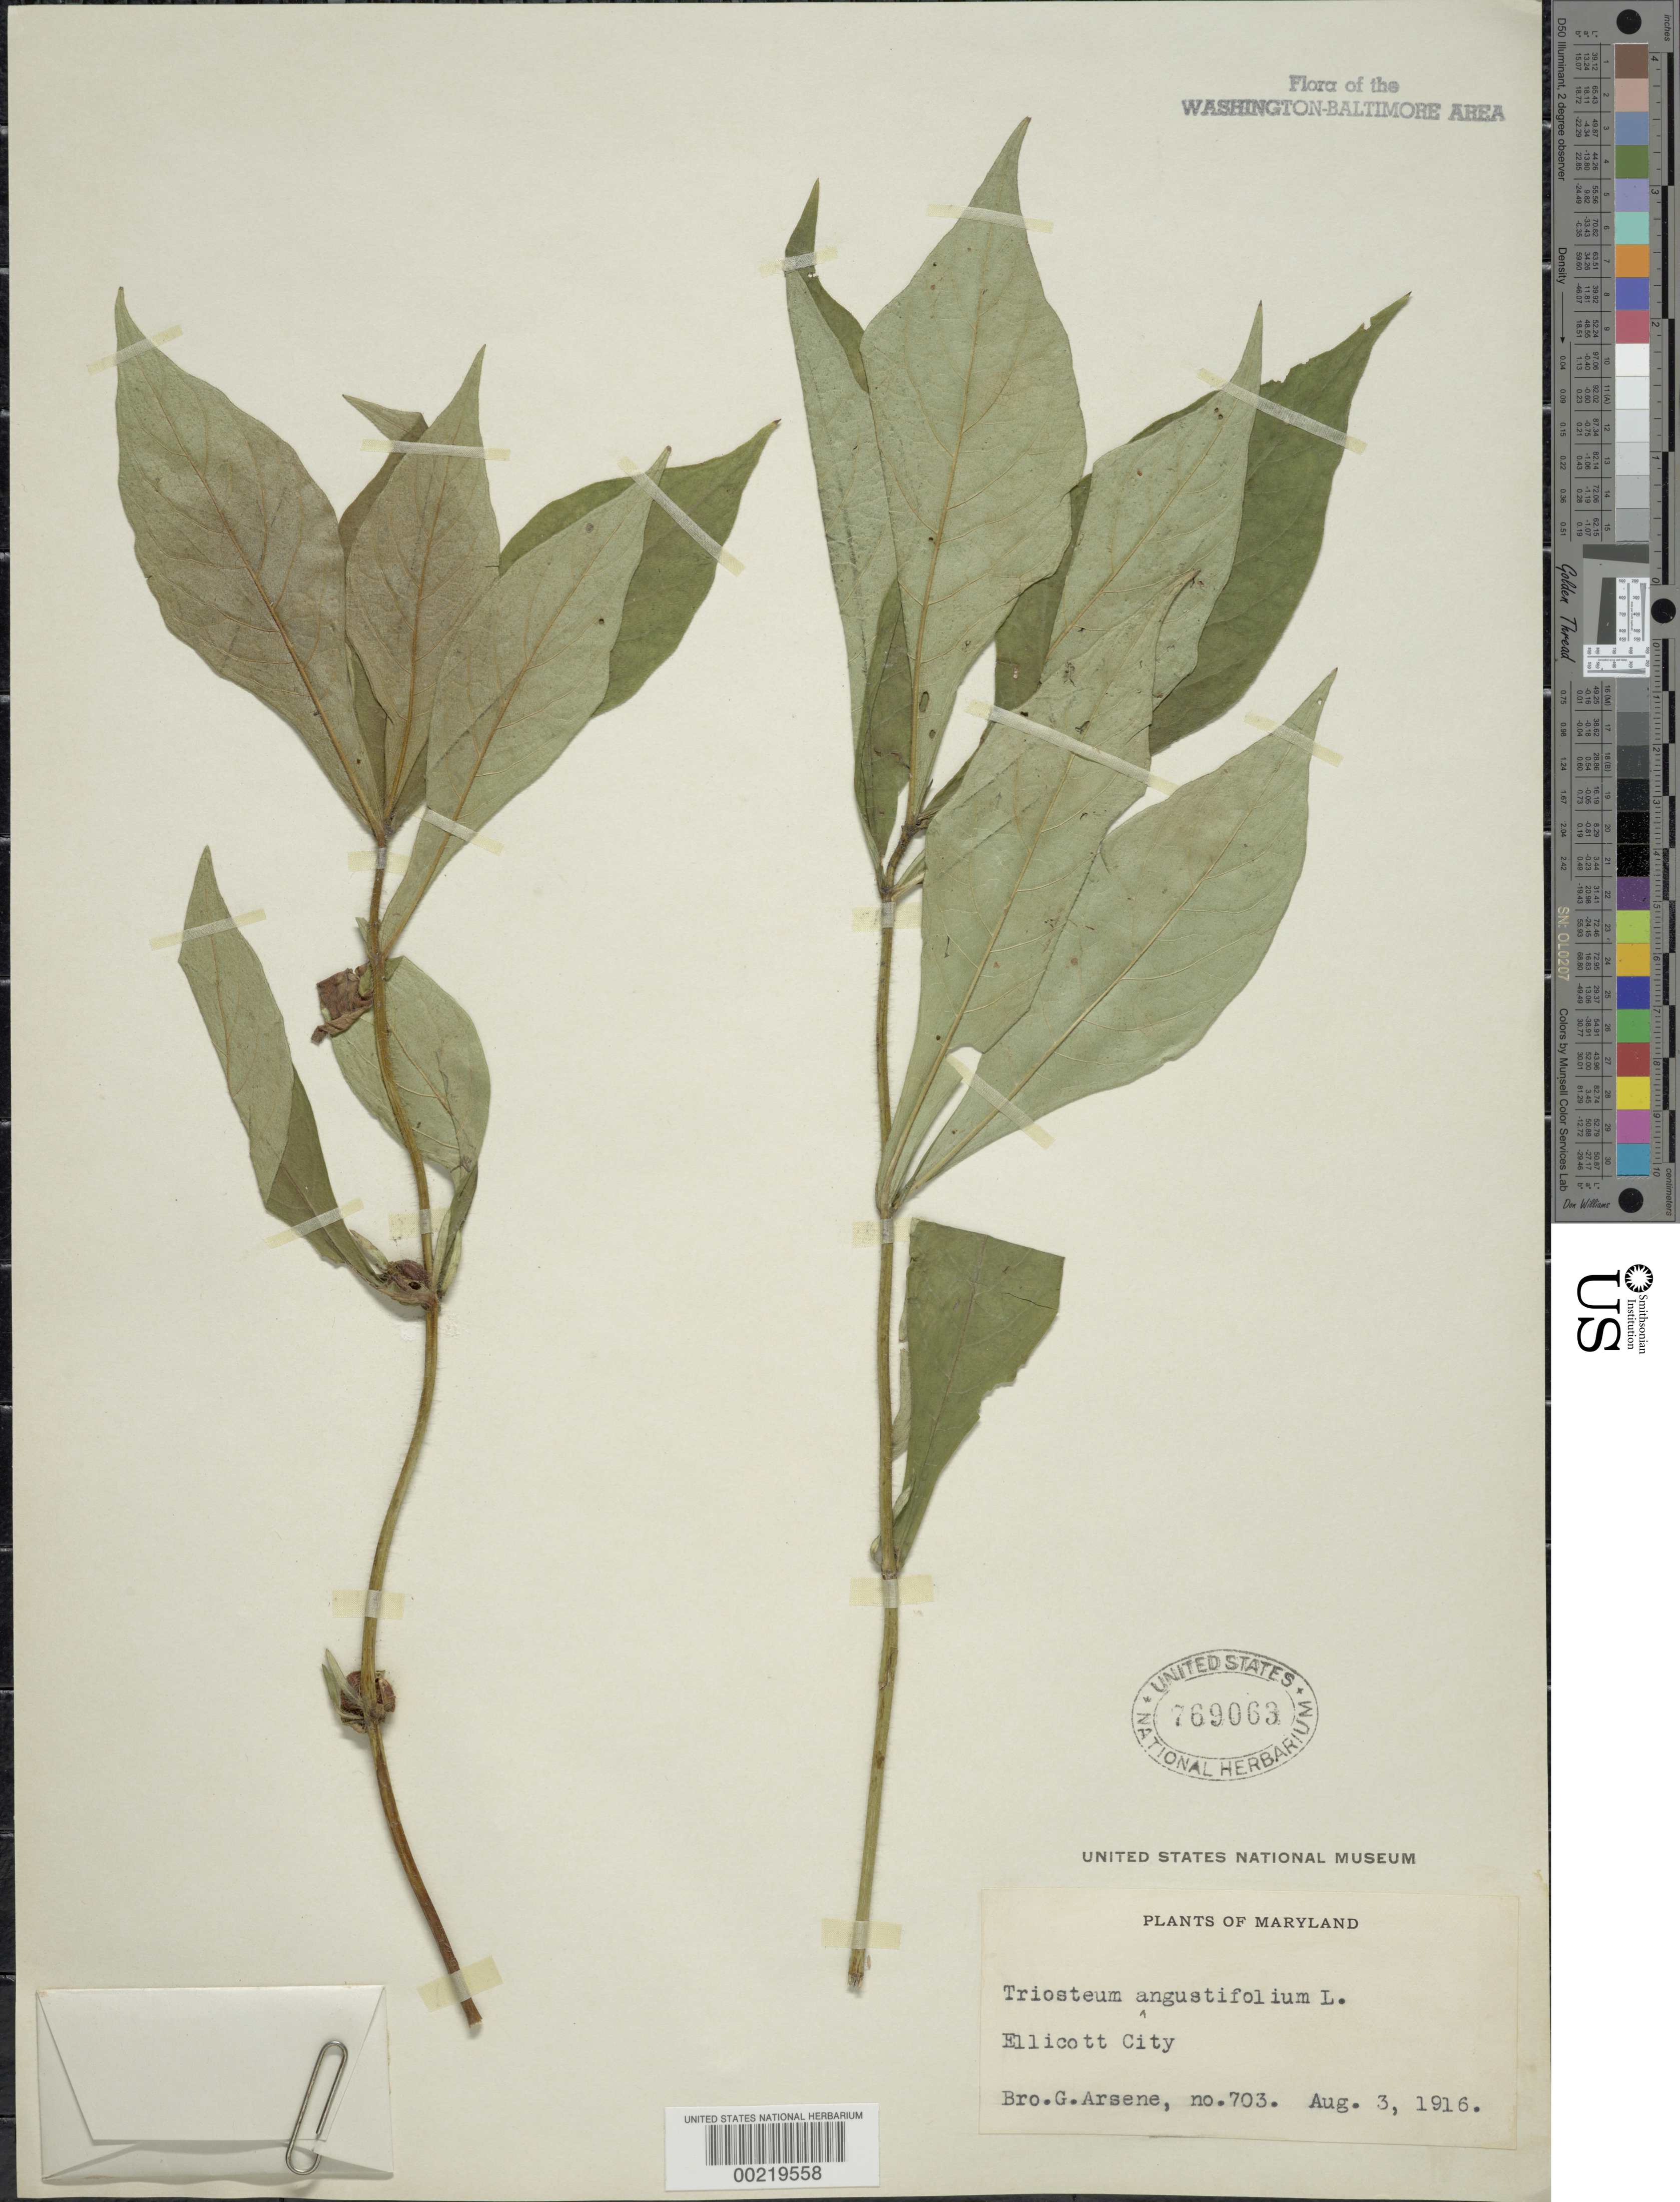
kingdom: Plantae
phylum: Tracheophyta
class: Magnoliopsida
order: Dipsacales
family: Caprifoliaceae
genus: Triosteum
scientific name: Triosteum angustifolium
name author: L.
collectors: Bro. G. Arsène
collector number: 703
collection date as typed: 03 Aug 1916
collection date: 1916-08-03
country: United States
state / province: Maryland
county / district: Howard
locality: Ellicott City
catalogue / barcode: US 769063